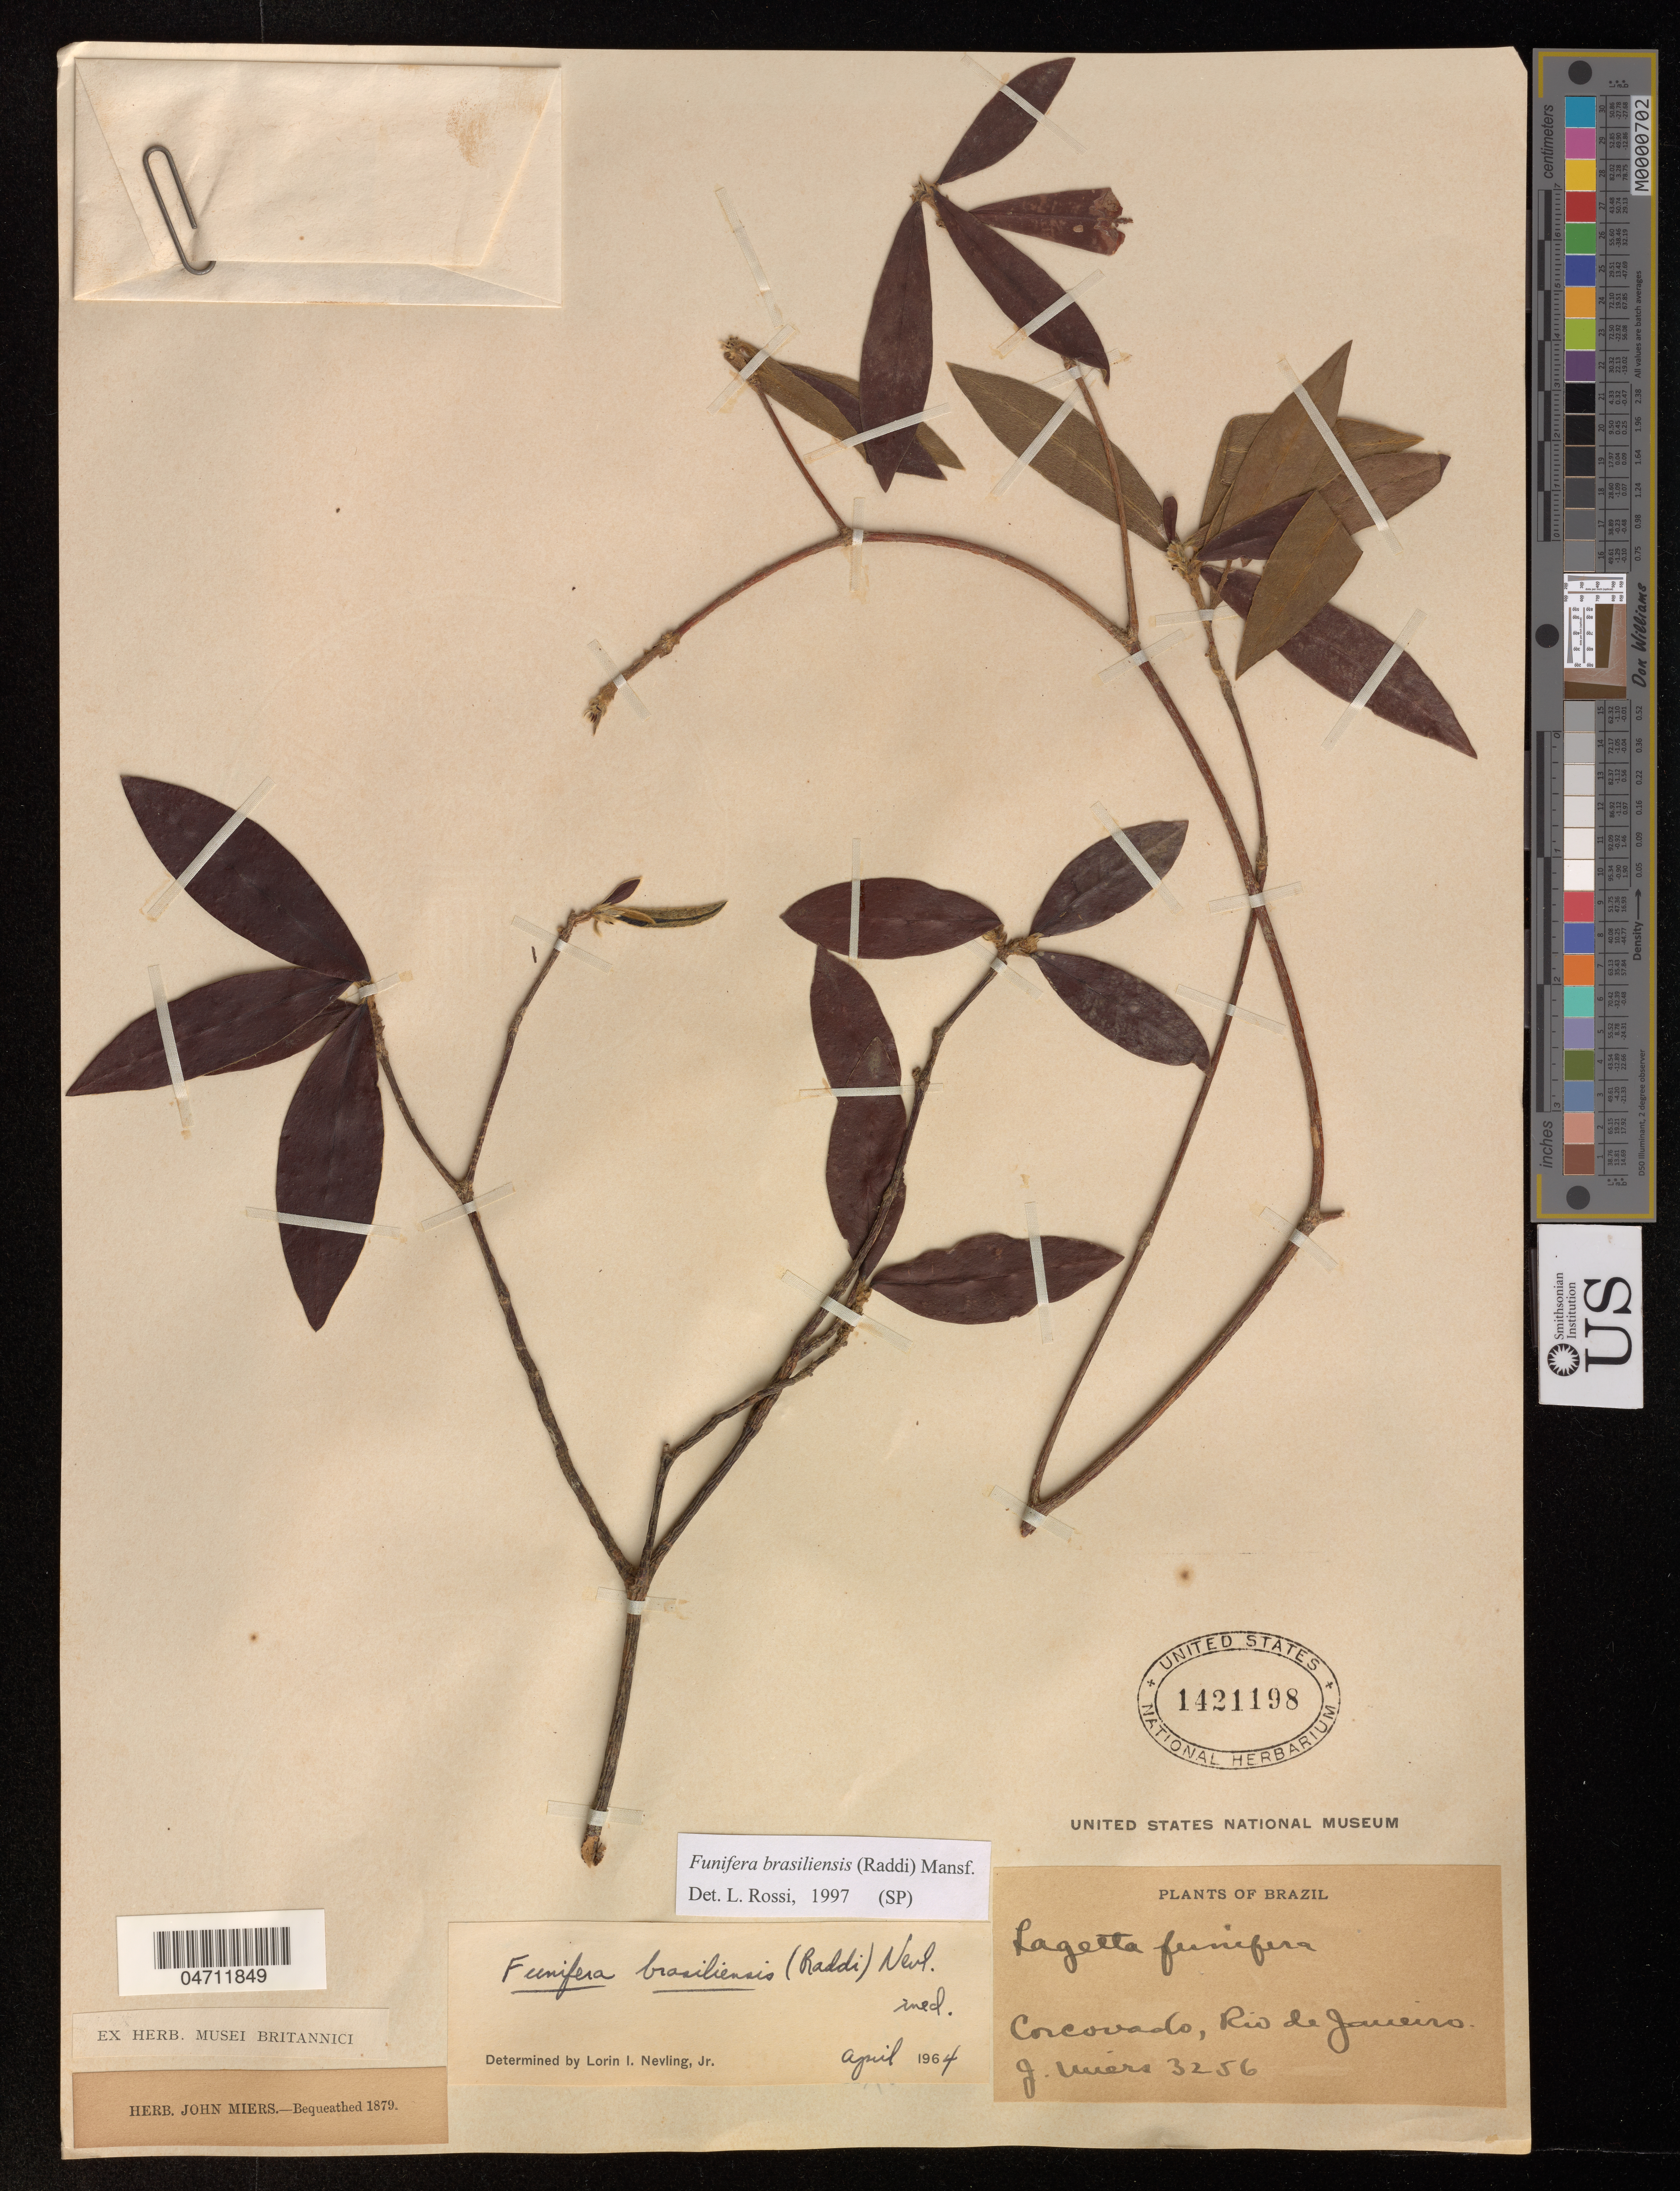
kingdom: Plantae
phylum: Tracheophyta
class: Magnoliopsida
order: Malvales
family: Thymelaeaceae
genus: Daphnopsis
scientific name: Daphnopsis brasiliensis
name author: Mart.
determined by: Rossi, L.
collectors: J. Miers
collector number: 3256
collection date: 1964-04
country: Brazil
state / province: Rio de Janeiro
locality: Corcovado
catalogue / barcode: US 1421198